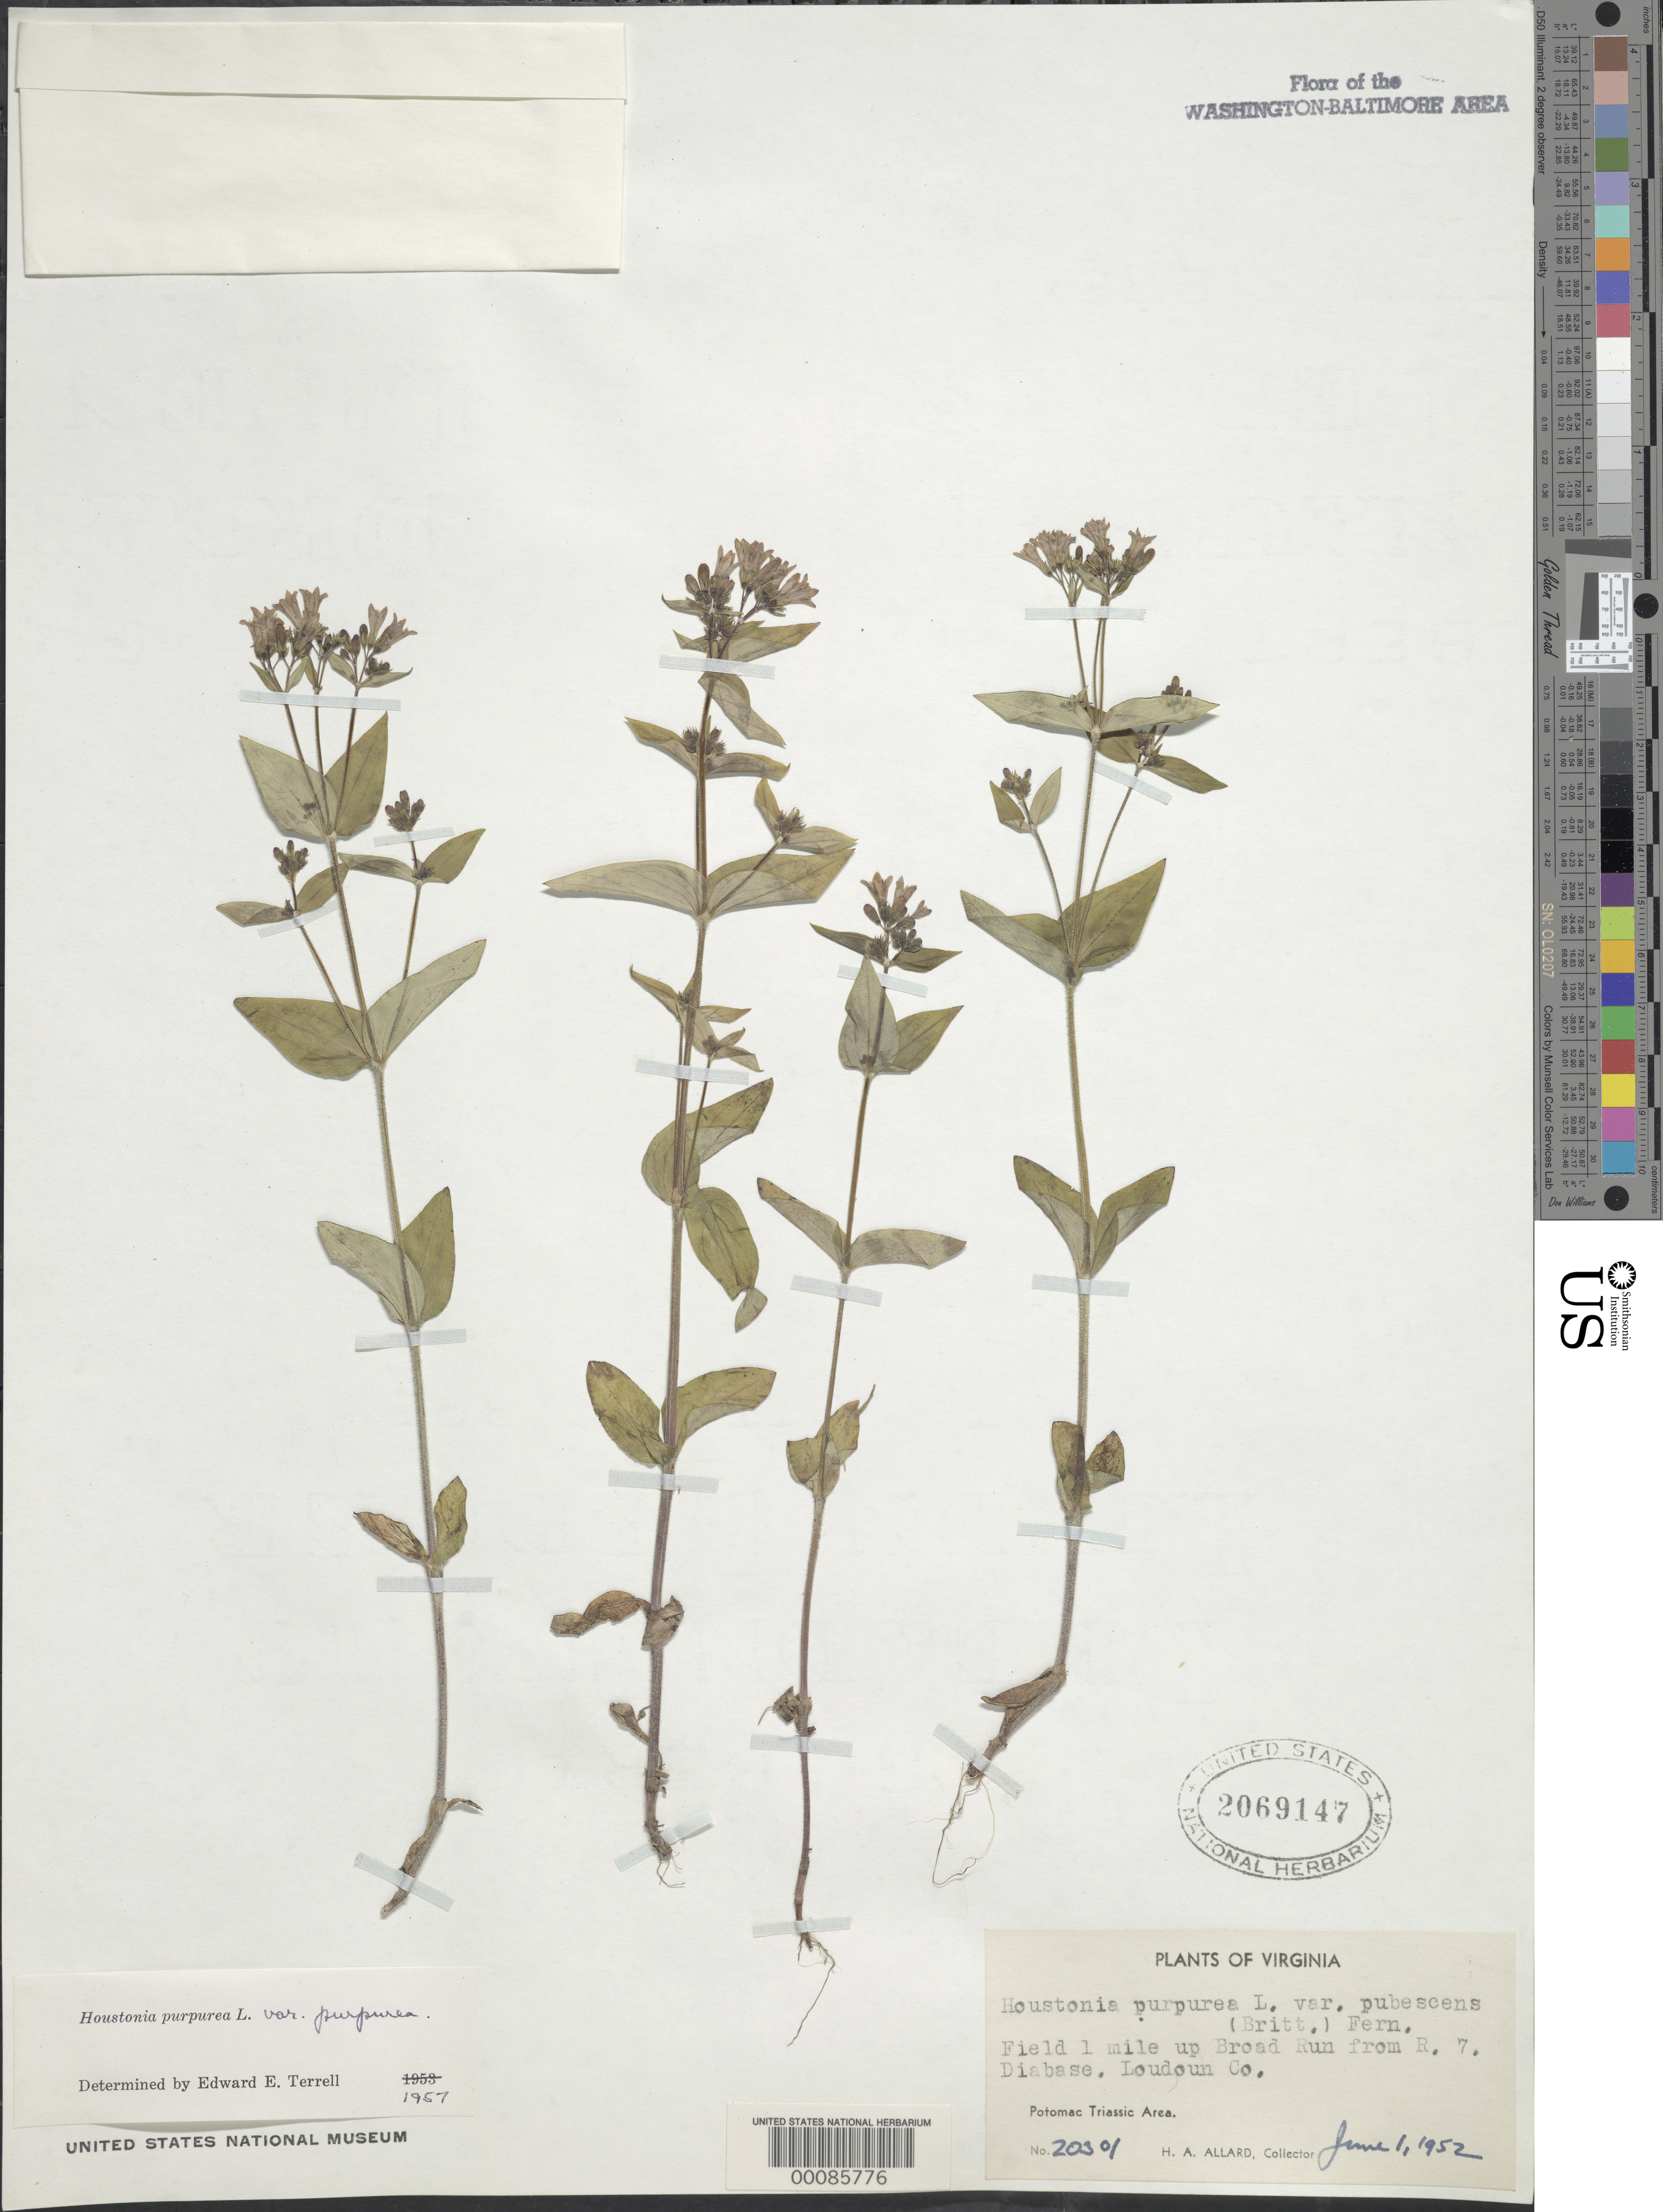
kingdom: Plantae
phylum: Tracheophyta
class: Magnoliopsida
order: Gentianales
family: Rubiaceae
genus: Houstonia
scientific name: Houstonia purpurea var. pubescens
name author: Britton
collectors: H. A. Allard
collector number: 20301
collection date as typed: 01 Jun 1952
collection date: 1952-06-01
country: United States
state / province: Virginia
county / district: Loudoun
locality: Broad Run C. and O. Canal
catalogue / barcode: US 2069147